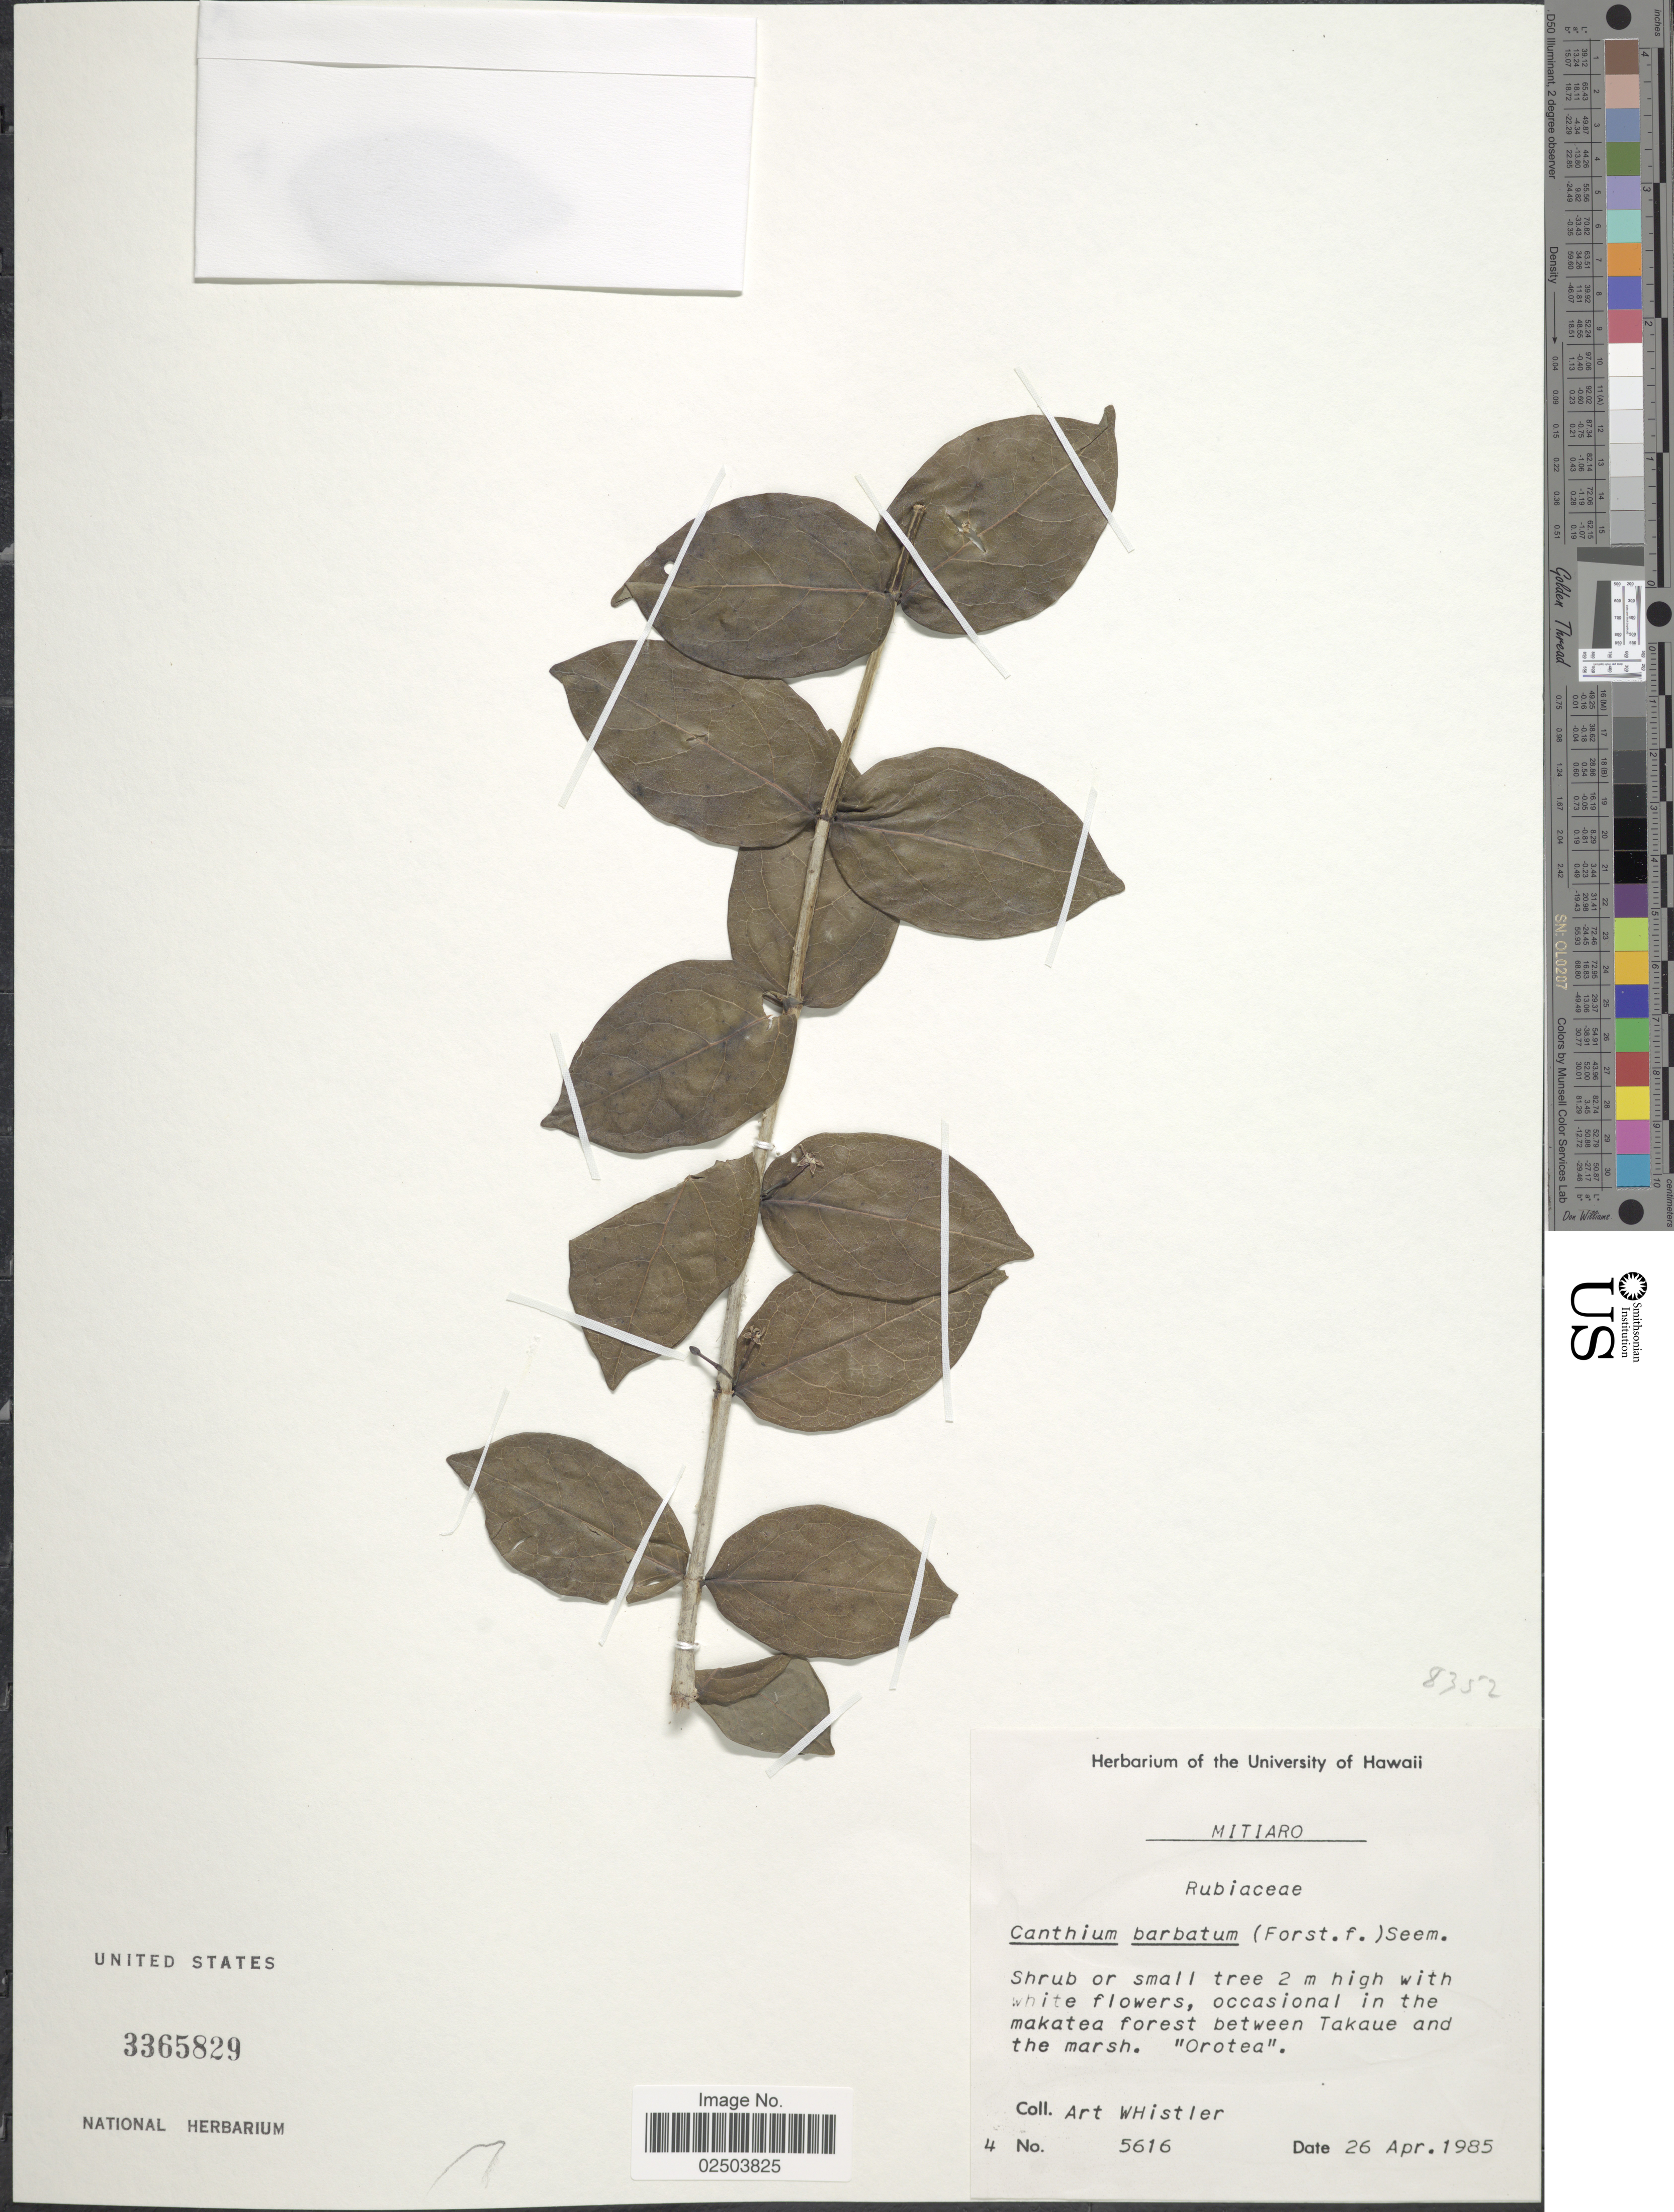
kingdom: Plantae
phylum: Tracheophyta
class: Magnoliopsida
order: Gentianales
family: Rubiaceae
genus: Cyclophyllum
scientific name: Cyclophyllum barbatum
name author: (G. Forst.) N. Hallé & J. Florence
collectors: A. Whistler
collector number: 5616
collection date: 1985-04-26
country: Cook Islands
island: Mitiaro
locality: Occasional in the makatea forest between Takaue and the marsh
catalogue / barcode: US 3365829